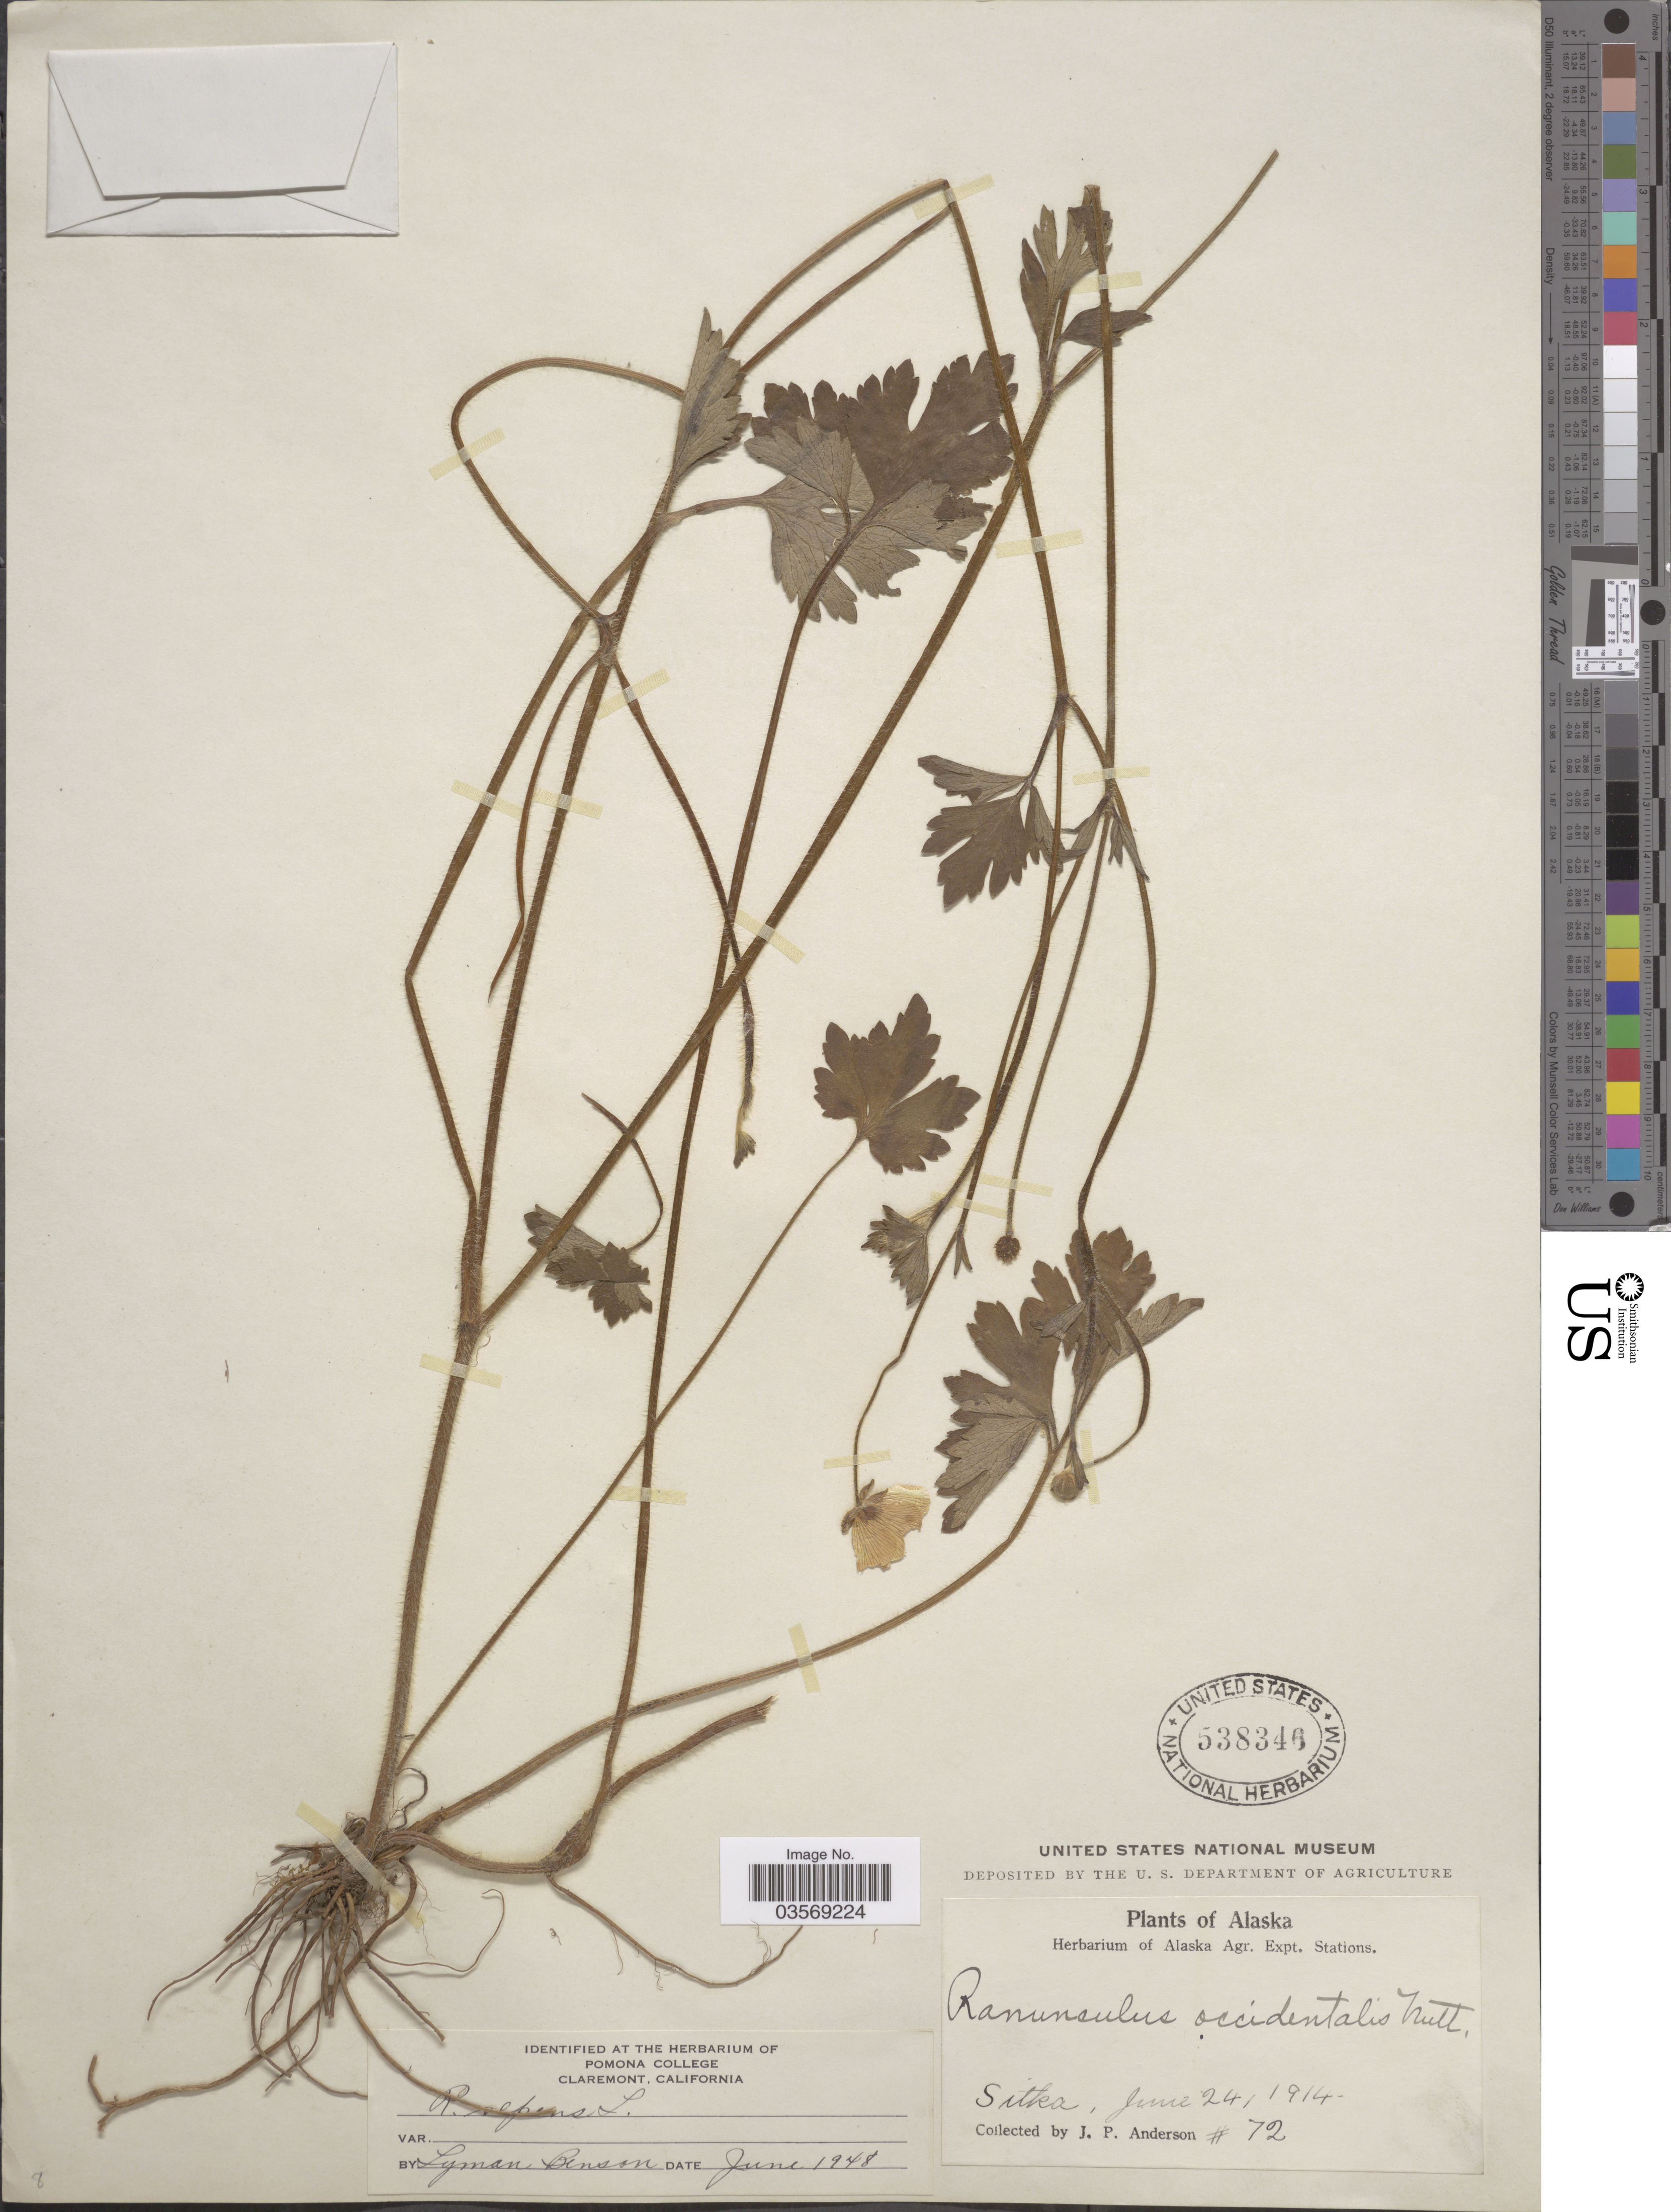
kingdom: Plantae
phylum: Tracheophyta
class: Magnoliopsida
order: Ranunculales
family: Ranunculaceae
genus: Ranunculus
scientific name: Ranunculus repens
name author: L.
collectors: J. P. Anderson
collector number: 72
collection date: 1914-06-24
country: United States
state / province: Alaska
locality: Sitka.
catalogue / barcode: US 538346